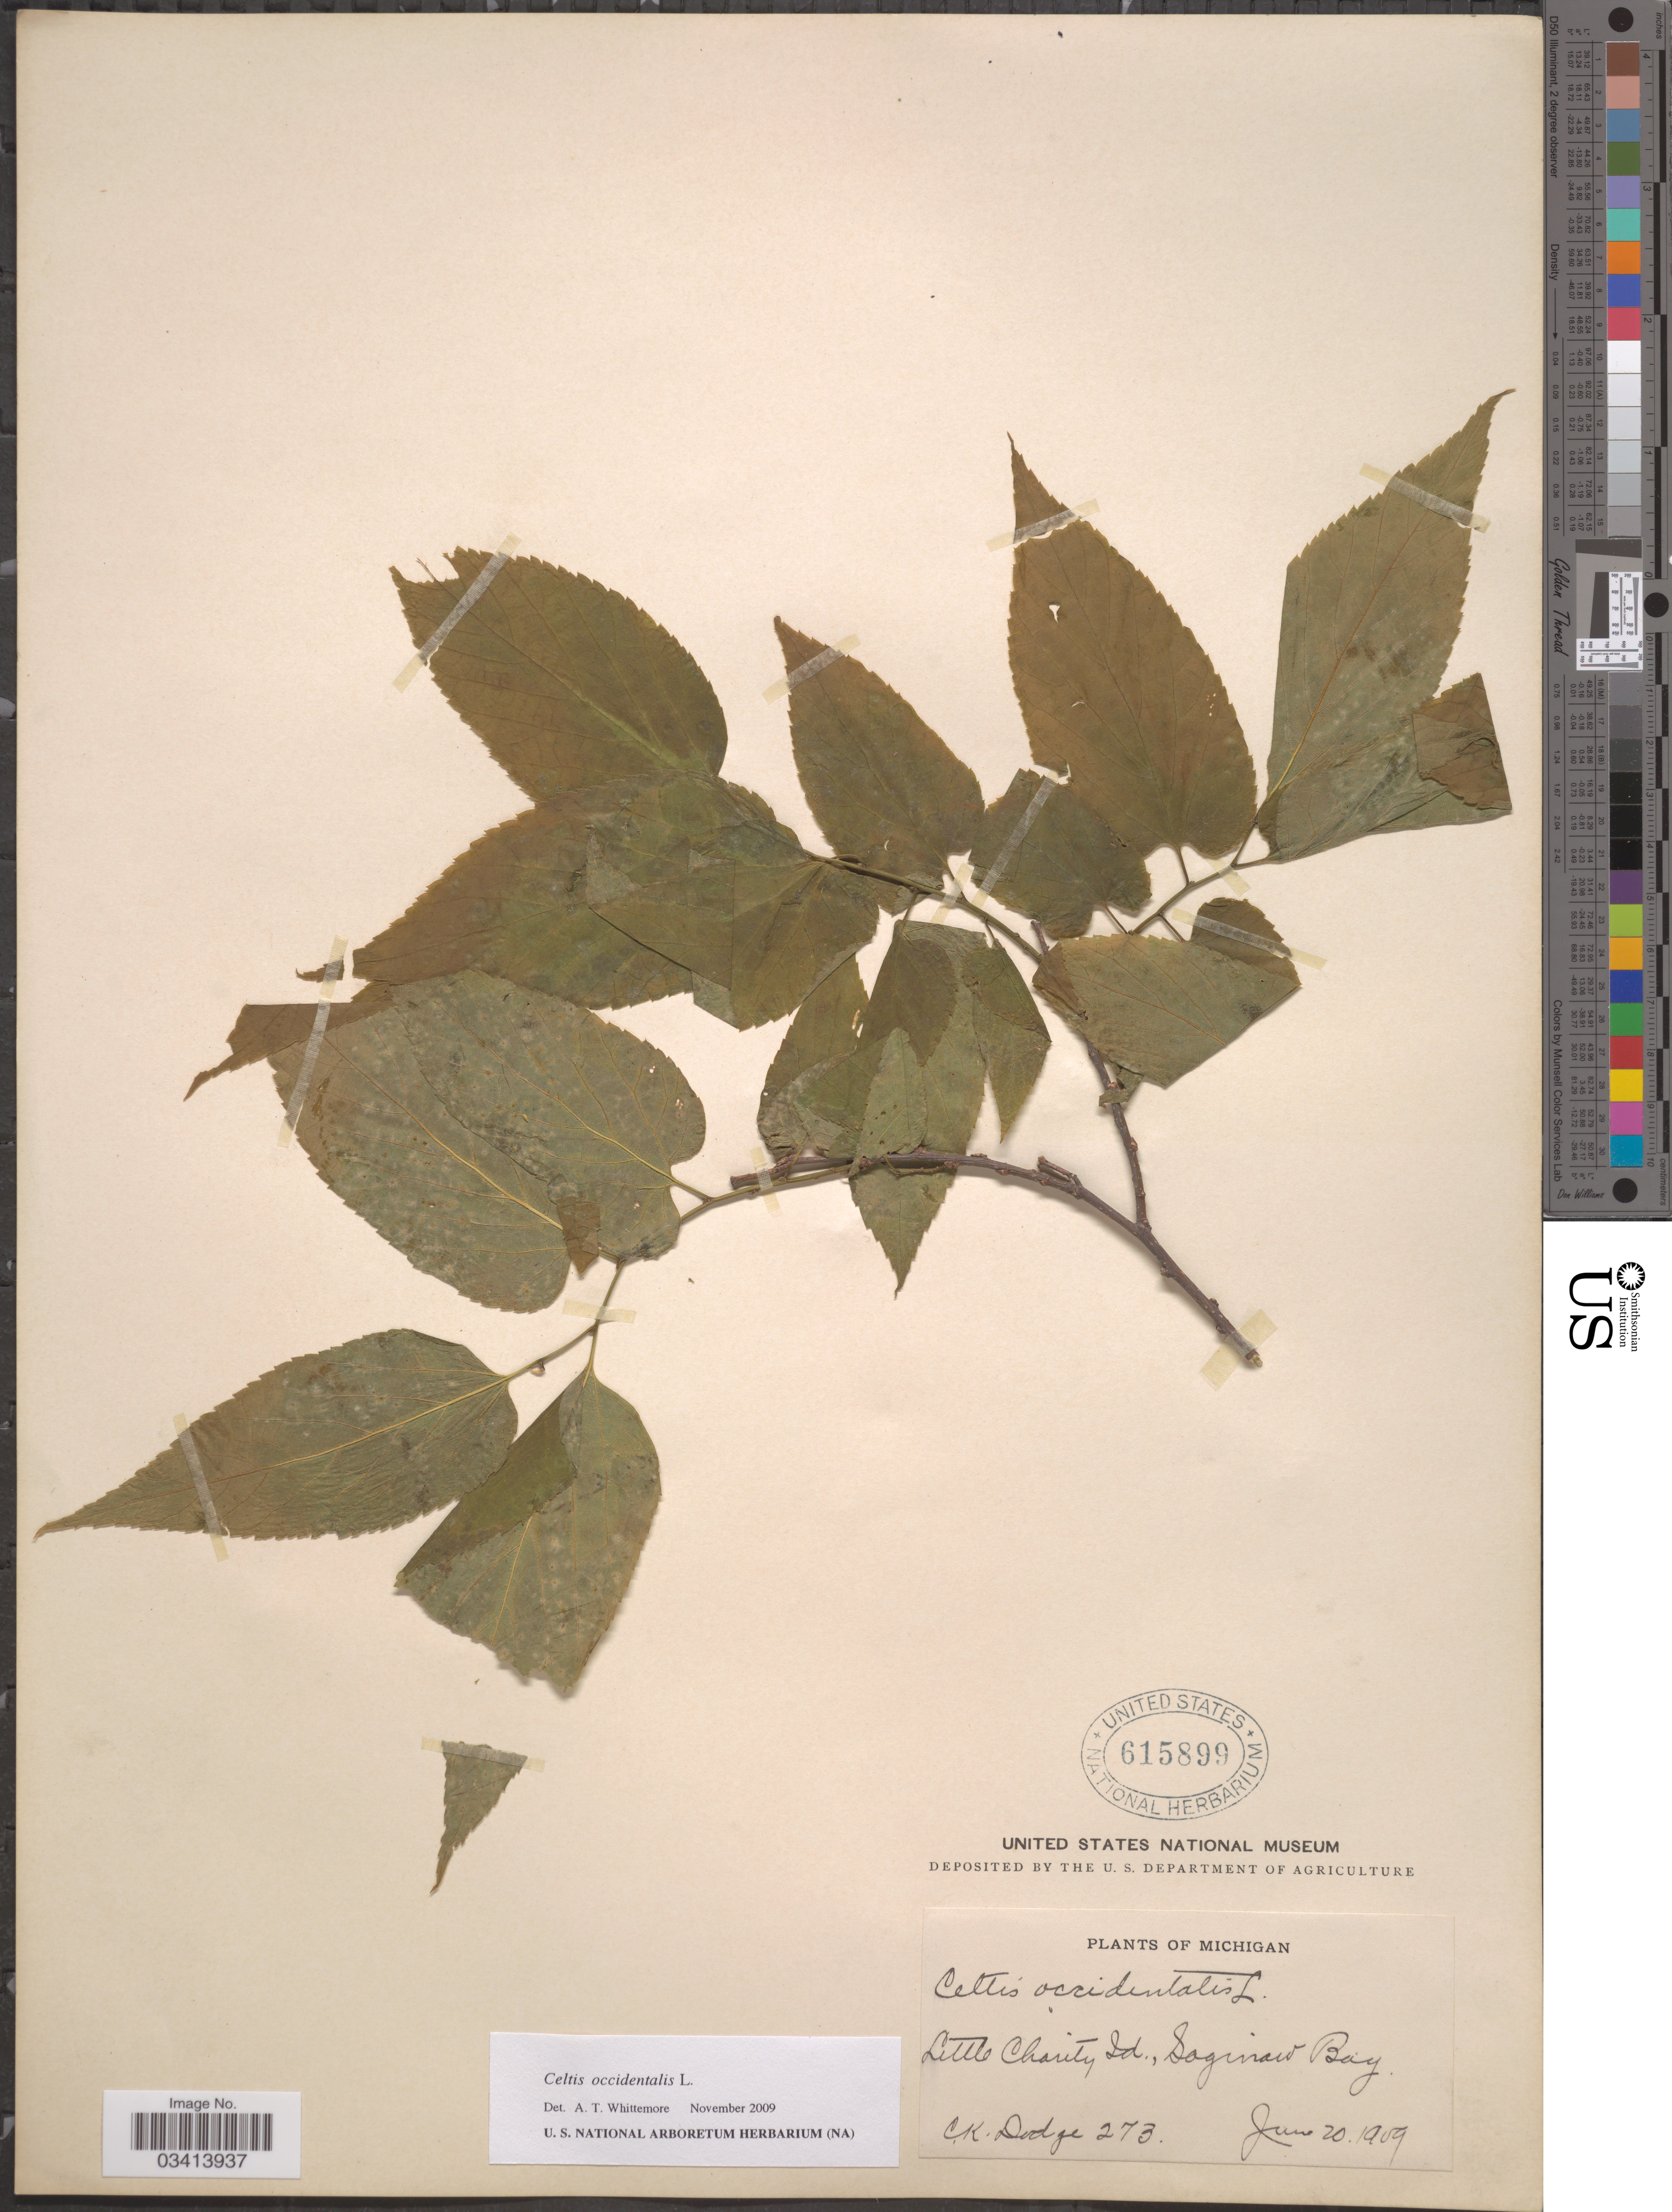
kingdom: Plantae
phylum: Tracheophyta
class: Magnoliopsida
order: Rosales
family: Cannabaceae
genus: Celtis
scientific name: Celtis occidentalis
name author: L.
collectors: C. Dodge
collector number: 273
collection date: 1909-06-20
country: United States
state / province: Michigan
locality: Little Charity Id., Saginaw Bay.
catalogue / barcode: US 615899